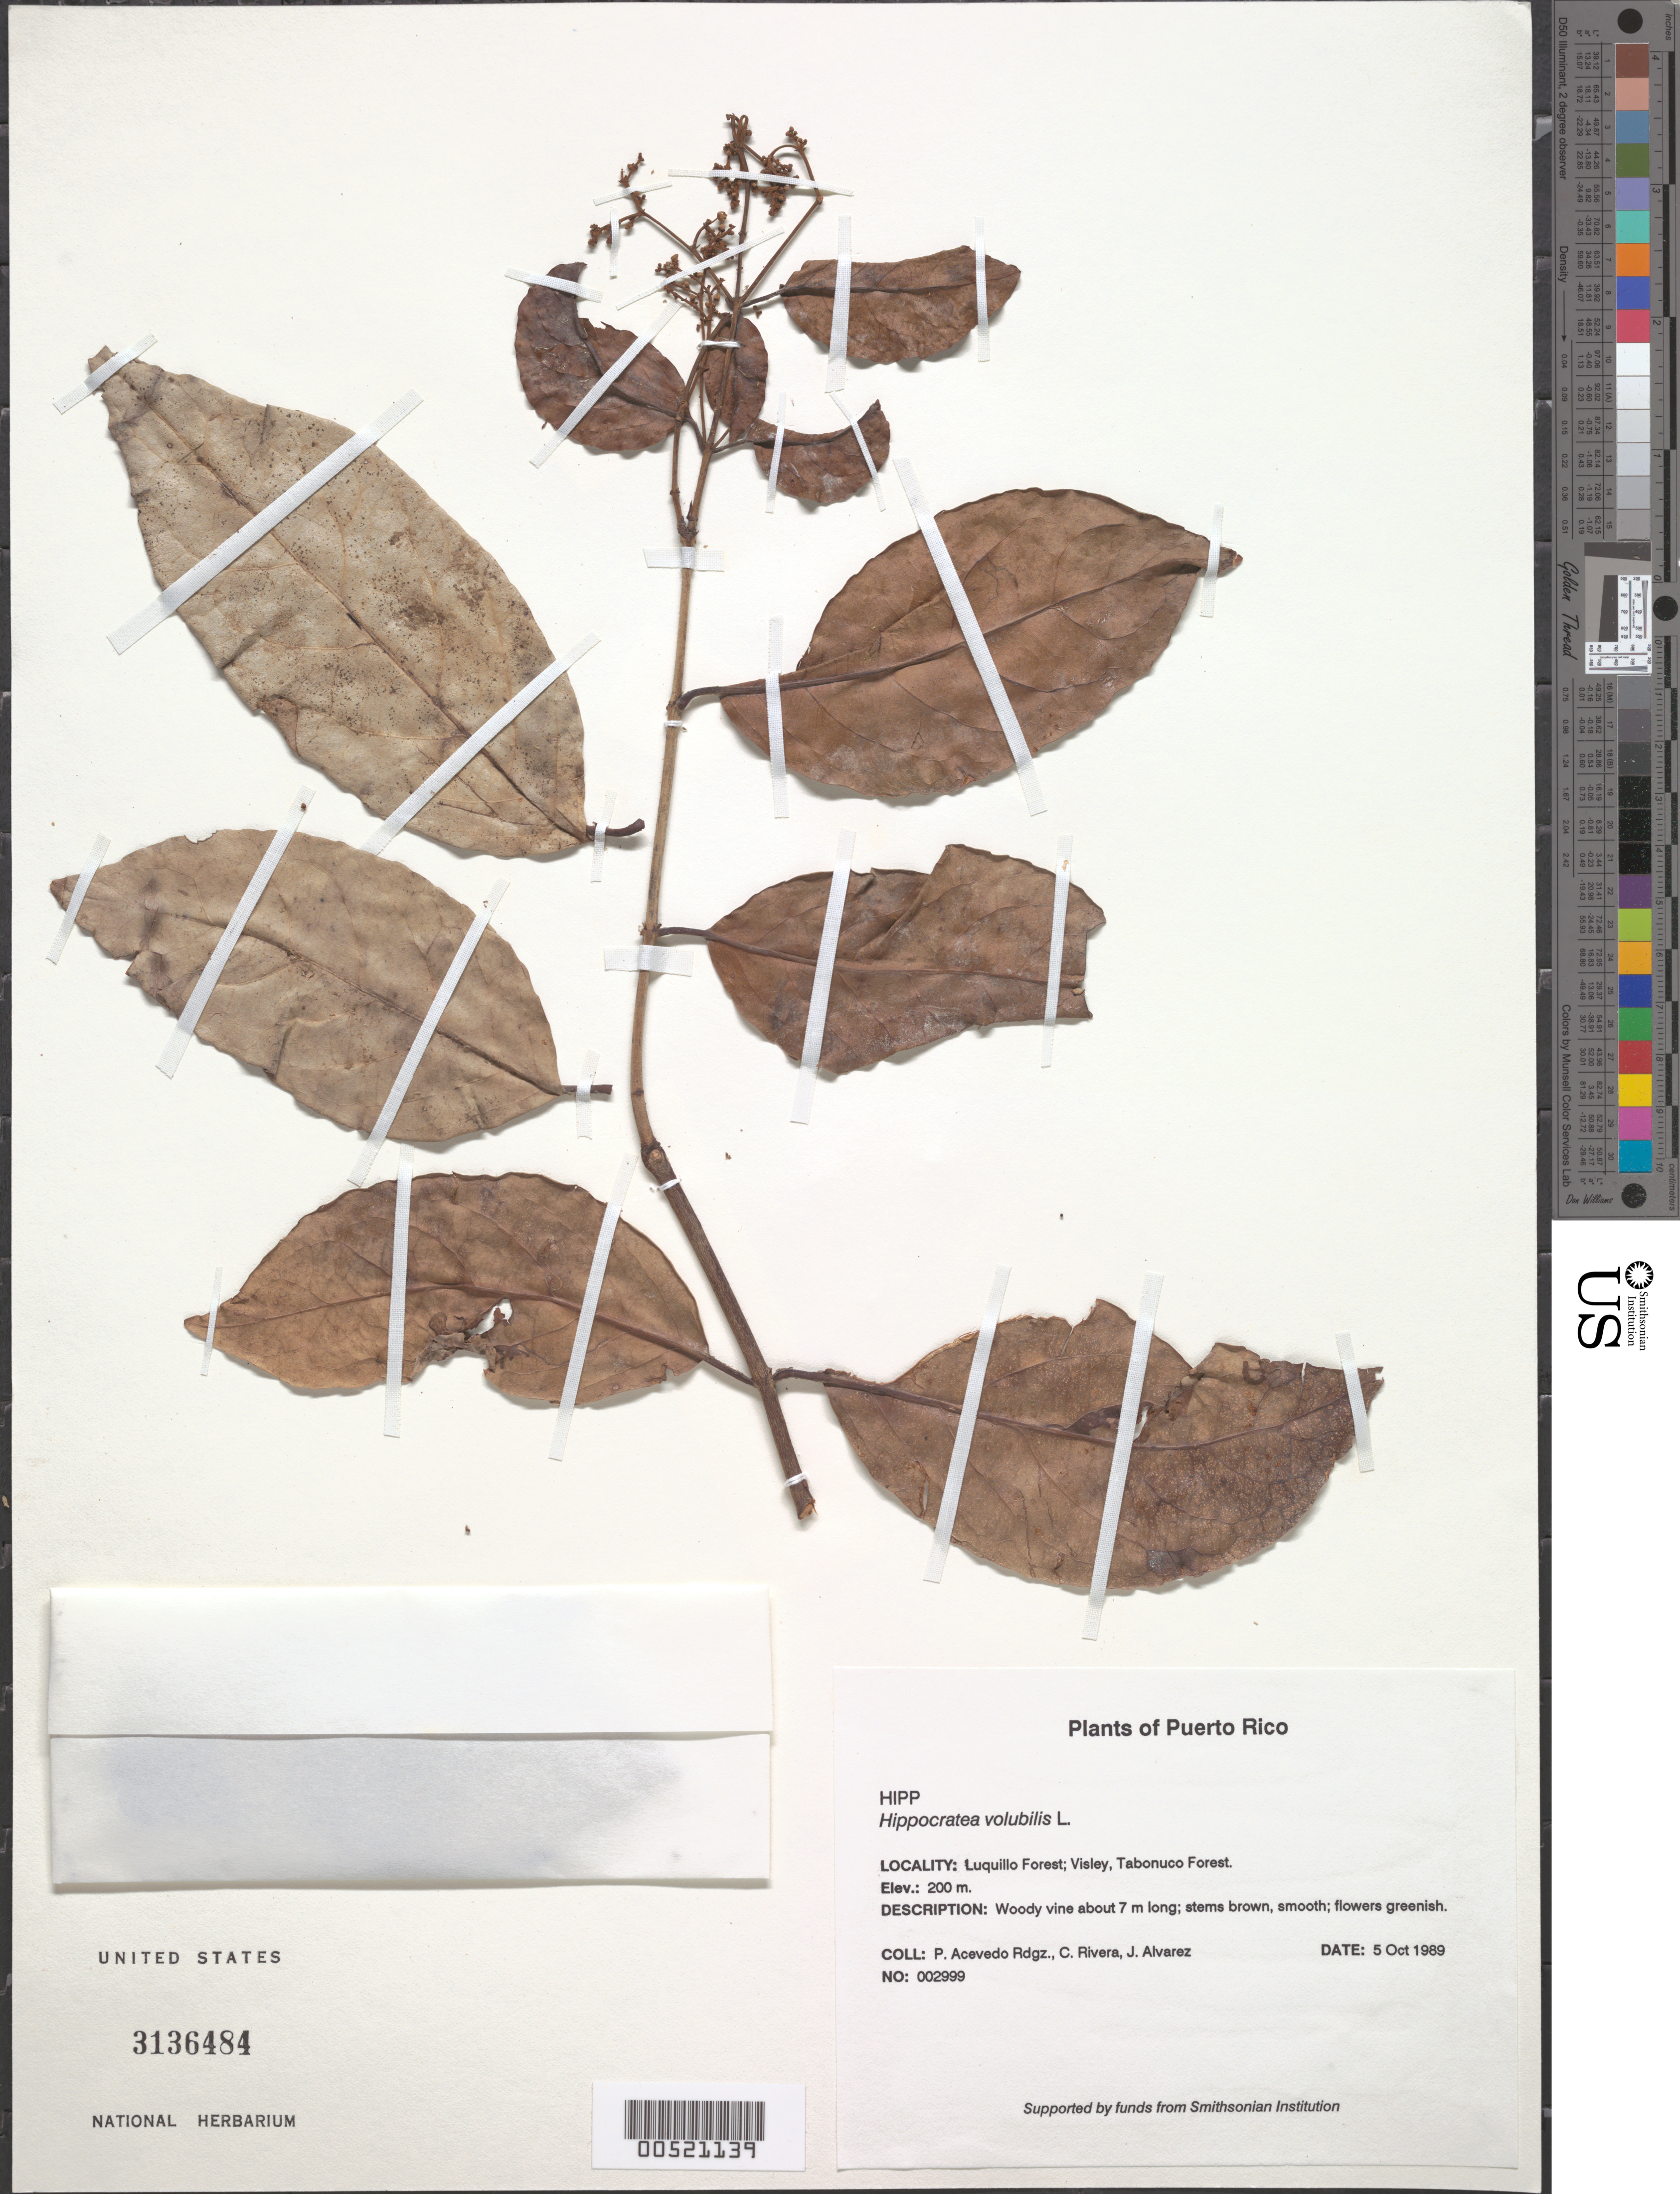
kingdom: Plantae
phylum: Tracheophyta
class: Magnoliopsida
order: Celastrales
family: Celastraceae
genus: Hippocratea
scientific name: Hippocratea volubilis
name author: L.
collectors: P. Acevedo-Rodr.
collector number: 2999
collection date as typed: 05 Oct 1989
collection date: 1989-10-05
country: Puerto Rico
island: Puerto Rico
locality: Luquillo Forest; Visley, Tabonuco Forest.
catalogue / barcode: US 3136484